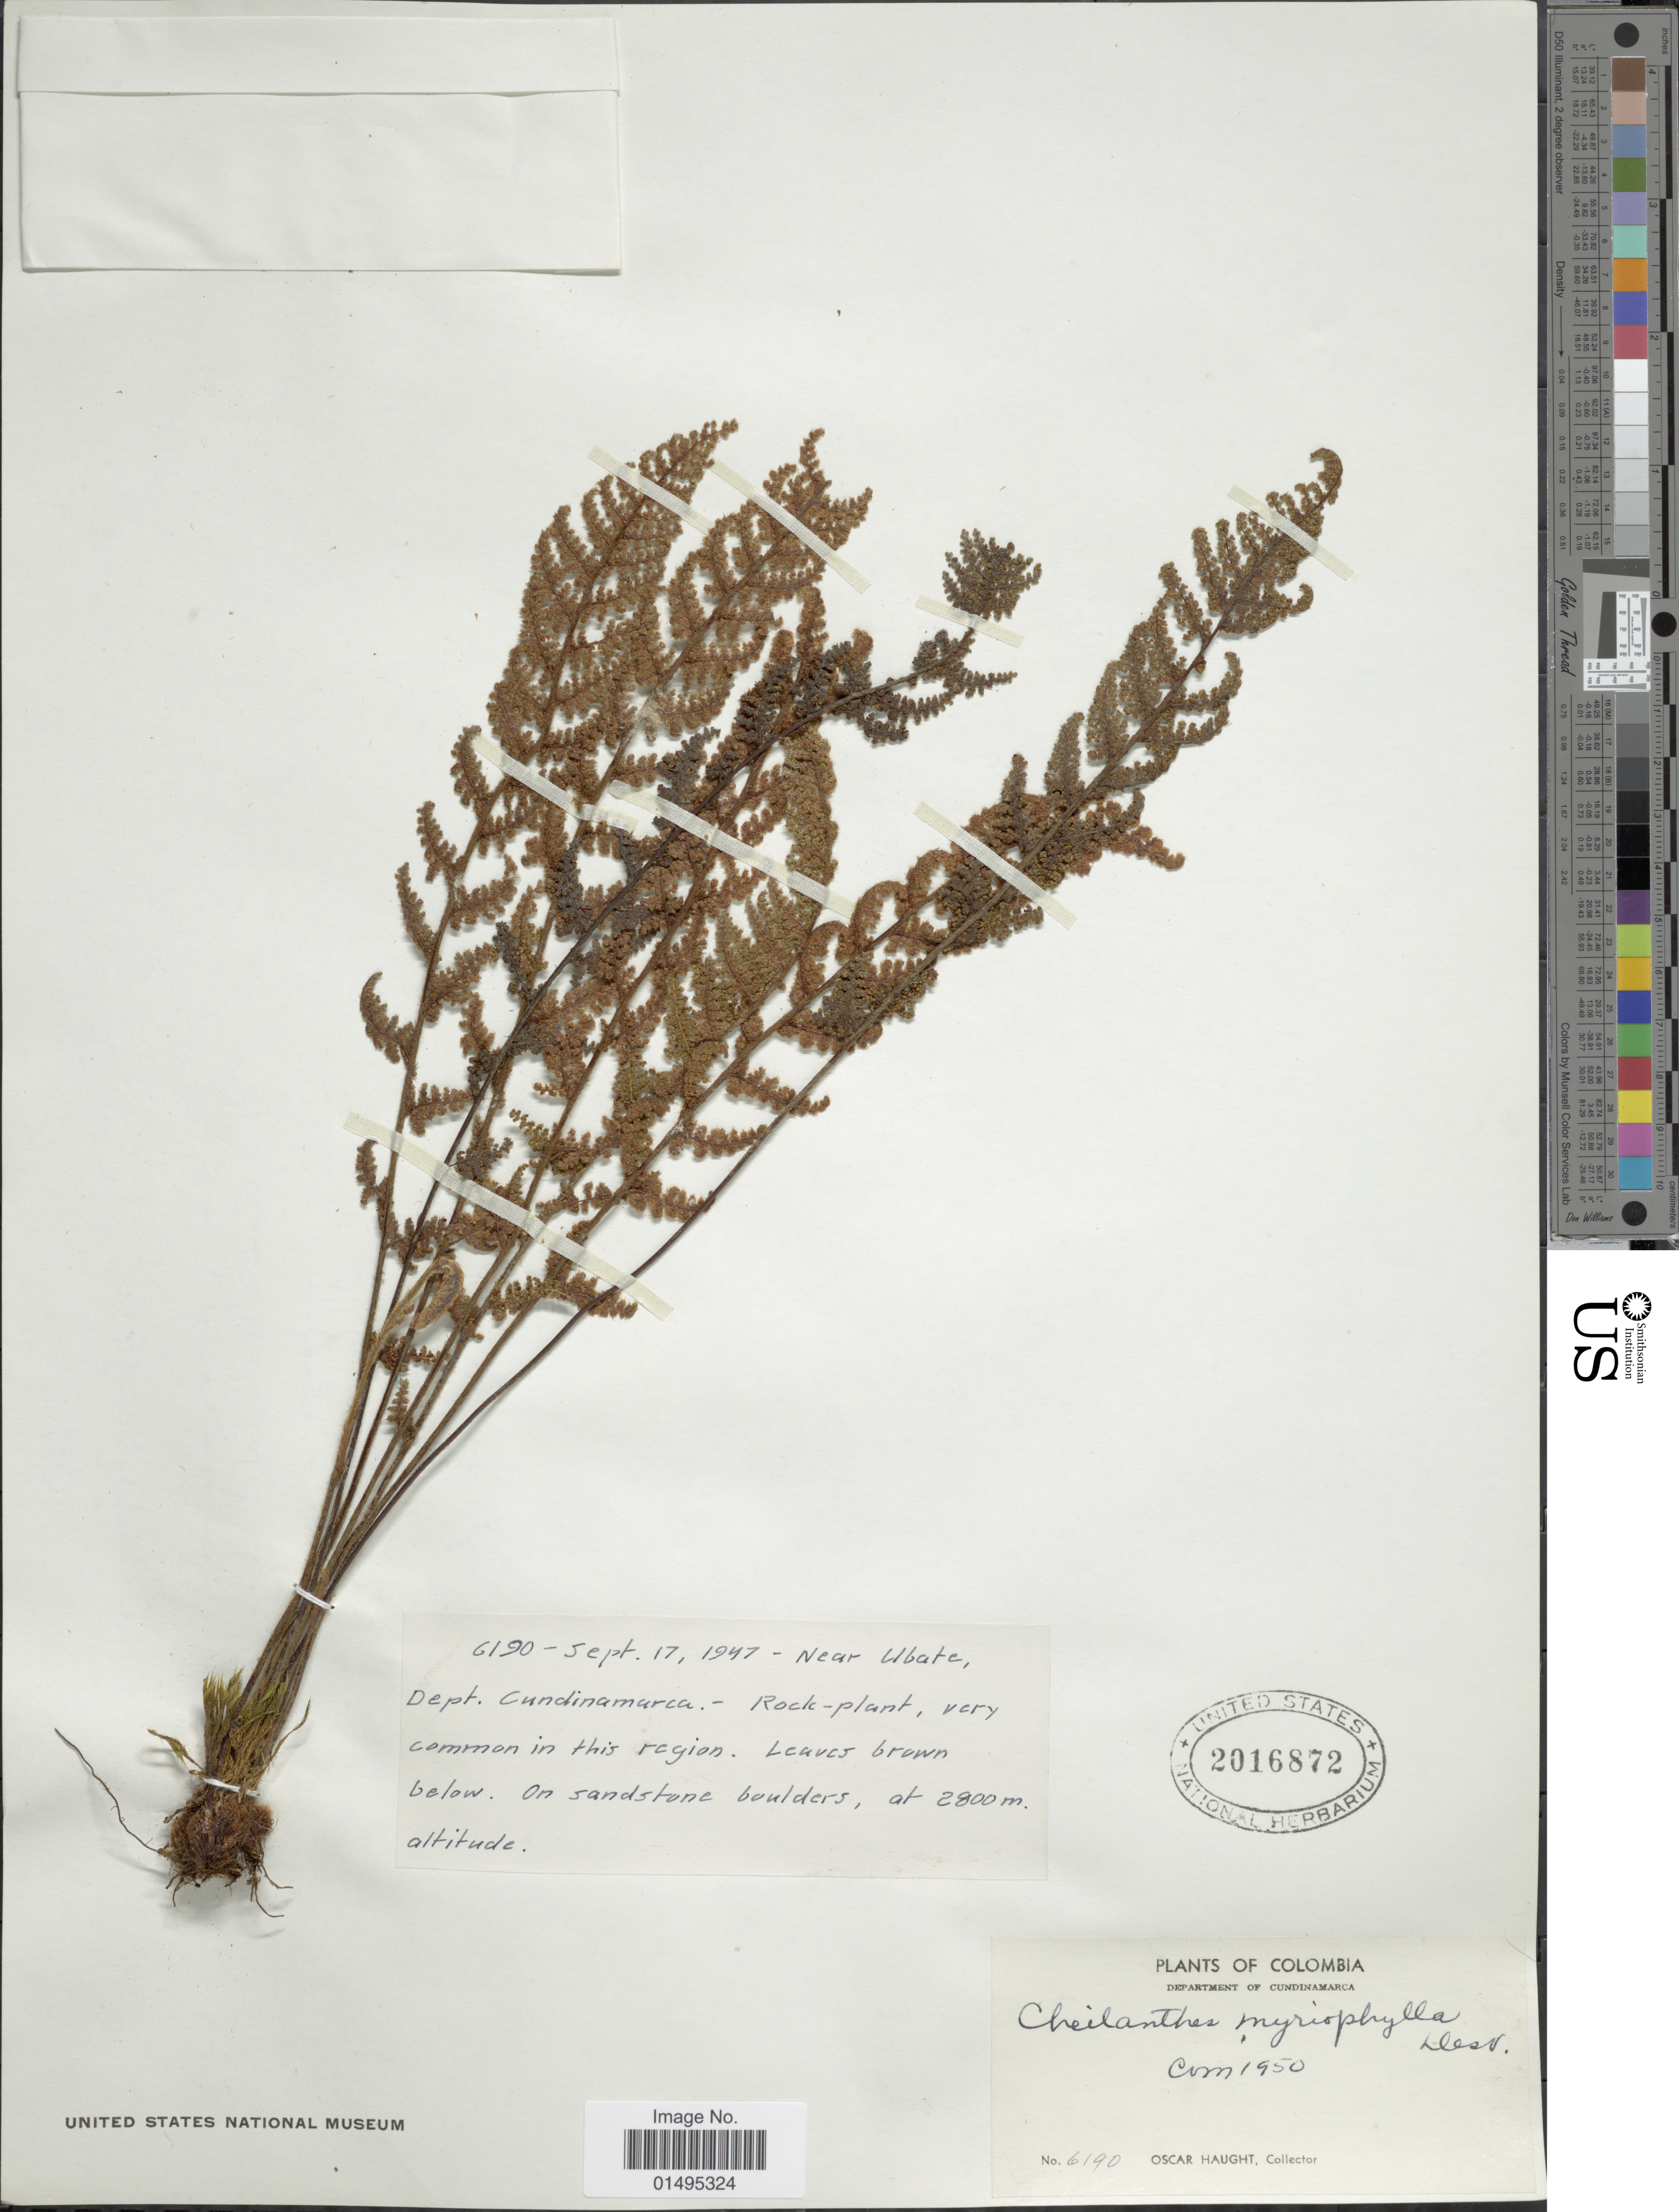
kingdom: Plantae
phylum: Tracheophyta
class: Polypodiopsida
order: Polypodiales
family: Pteridaceae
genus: Myriopteris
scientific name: Myriopteris myriophylla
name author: (Desv.) J. Sm.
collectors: O. L. Haught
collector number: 6190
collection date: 1947-09-17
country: Colombia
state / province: Cundinamarca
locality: Colombia, Department of Cundinamarca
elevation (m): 2800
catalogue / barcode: US 2016872